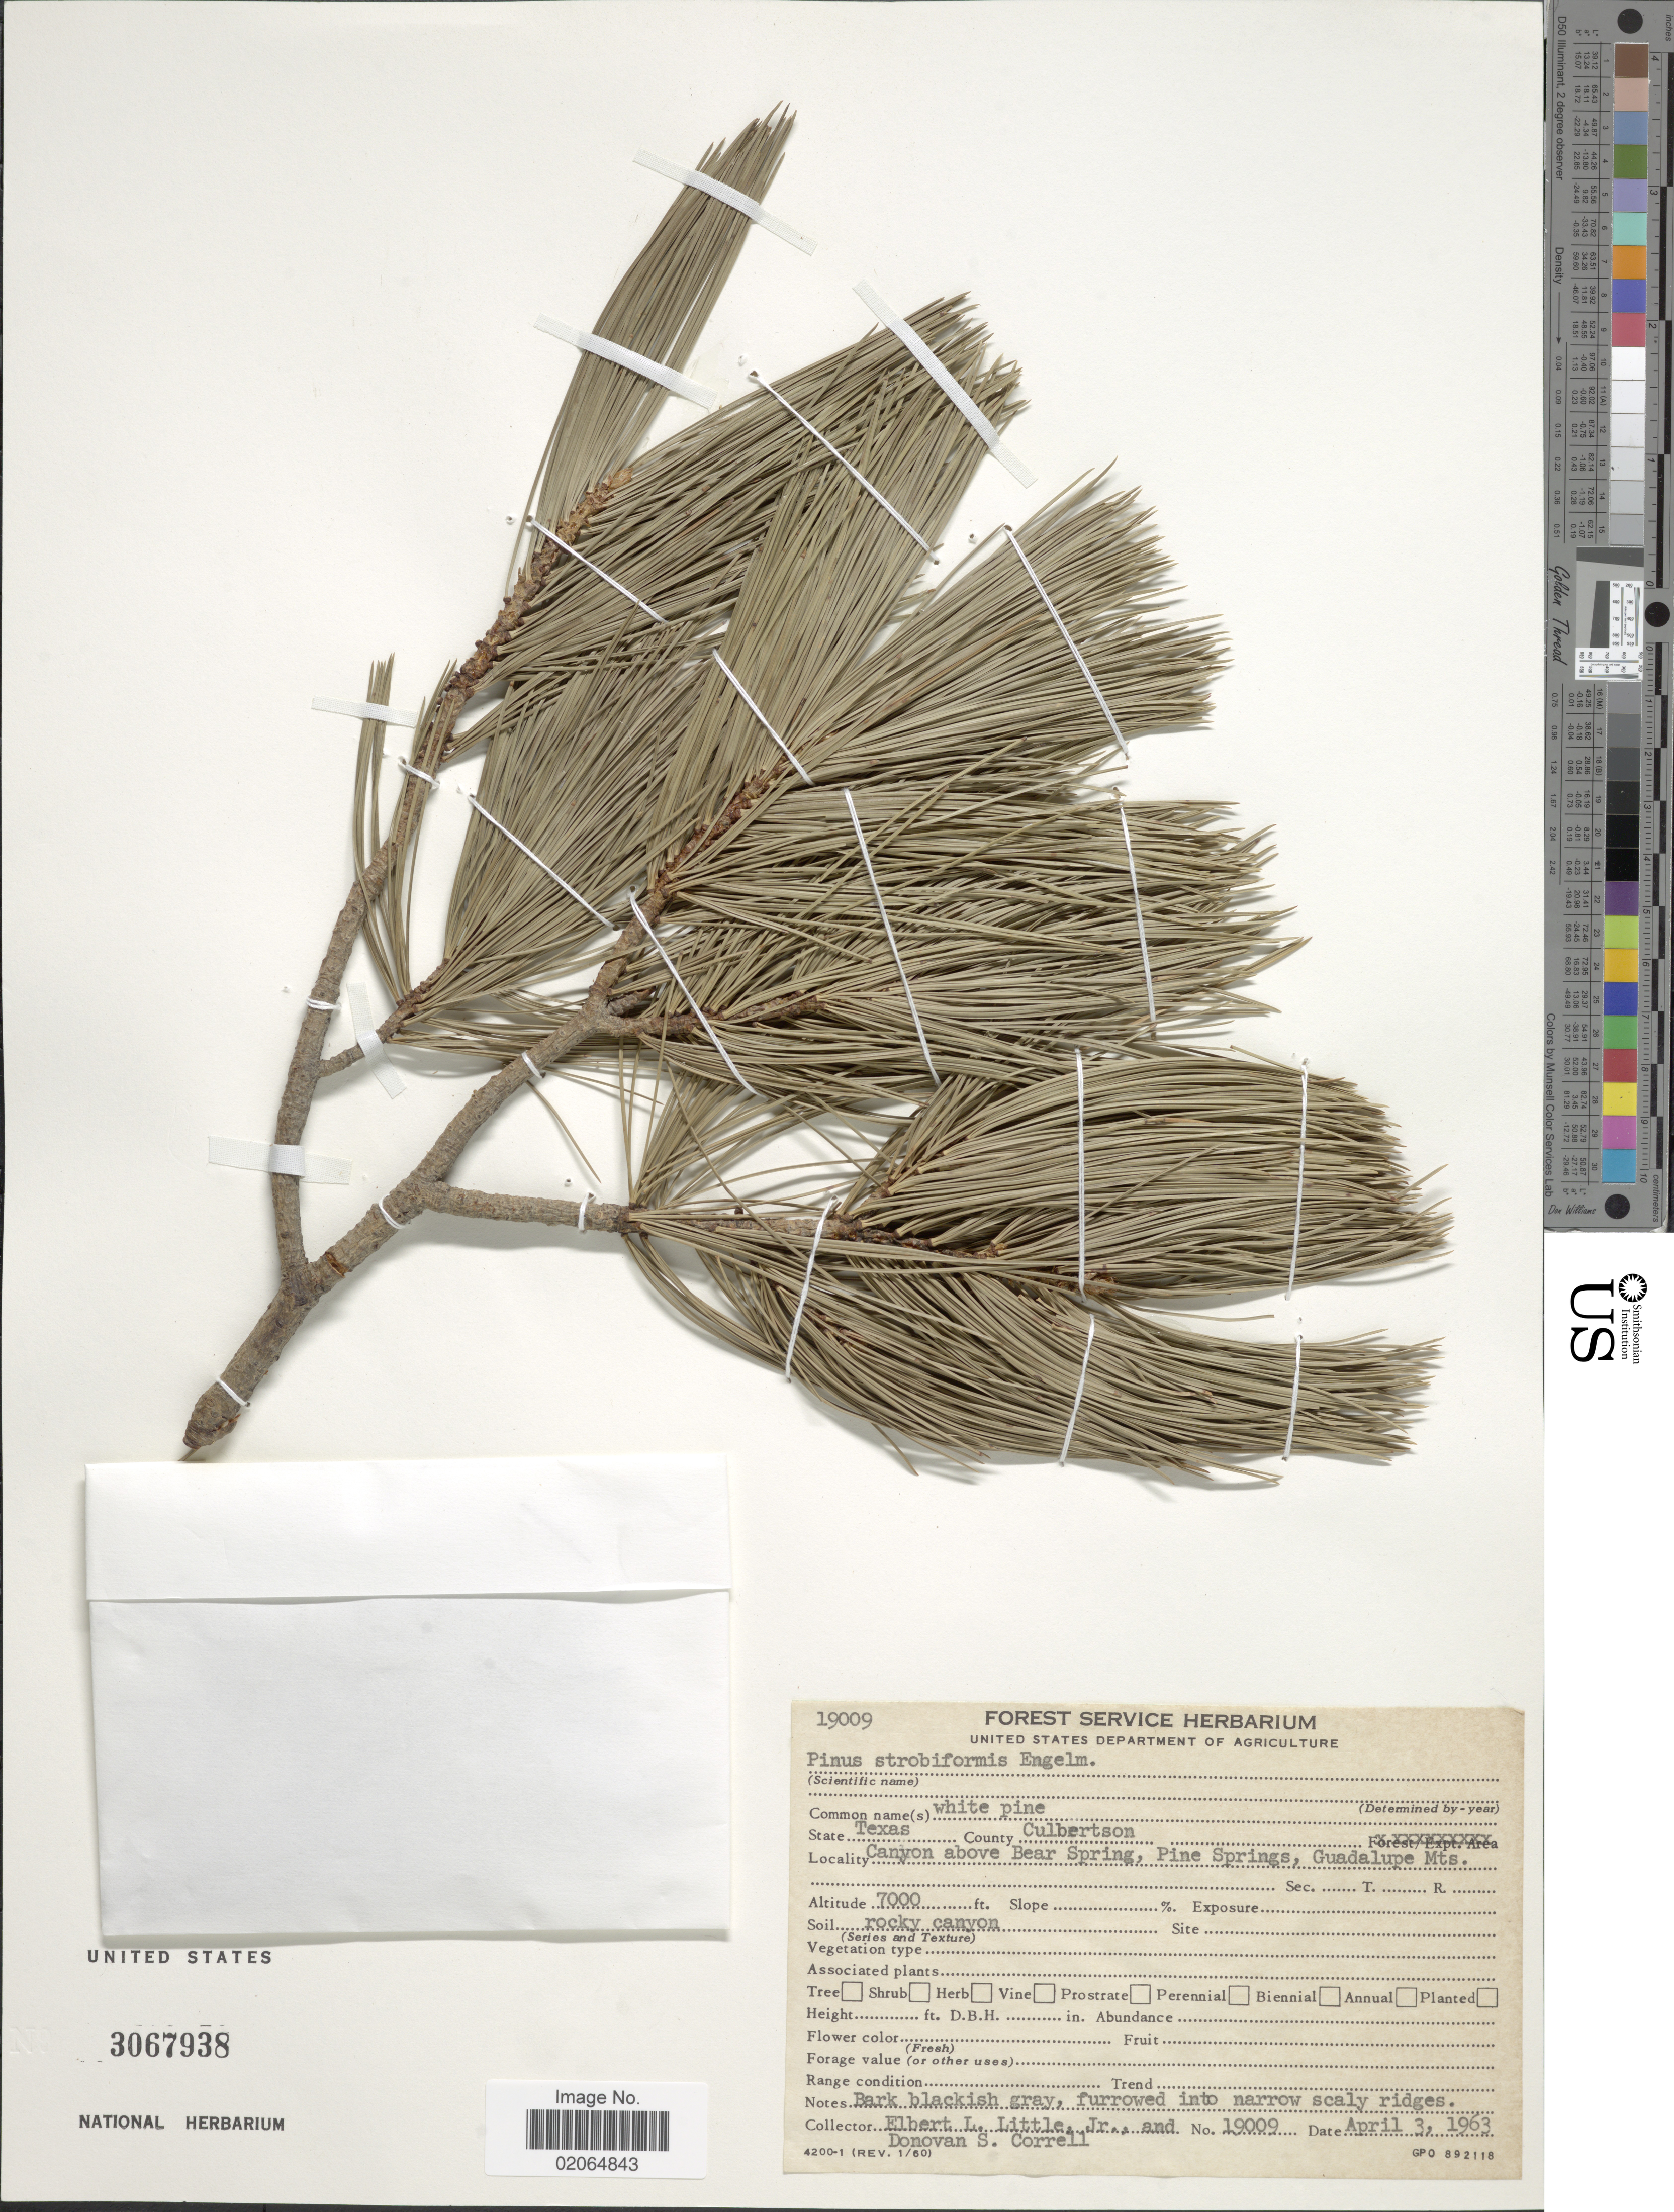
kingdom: Plantae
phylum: Tracheophyta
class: Pinopsida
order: Pinales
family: Pinaceae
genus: Pinus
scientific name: Pinus strobiformis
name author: Engelm.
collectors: E. L. Little & D. S. Correll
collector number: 19009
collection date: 1963-04-03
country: United States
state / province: Texas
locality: County Culbertson, Canyon above Bear Spring, Pine Springs, Guadalupe Mts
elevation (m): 2134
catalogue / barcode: US 3067938